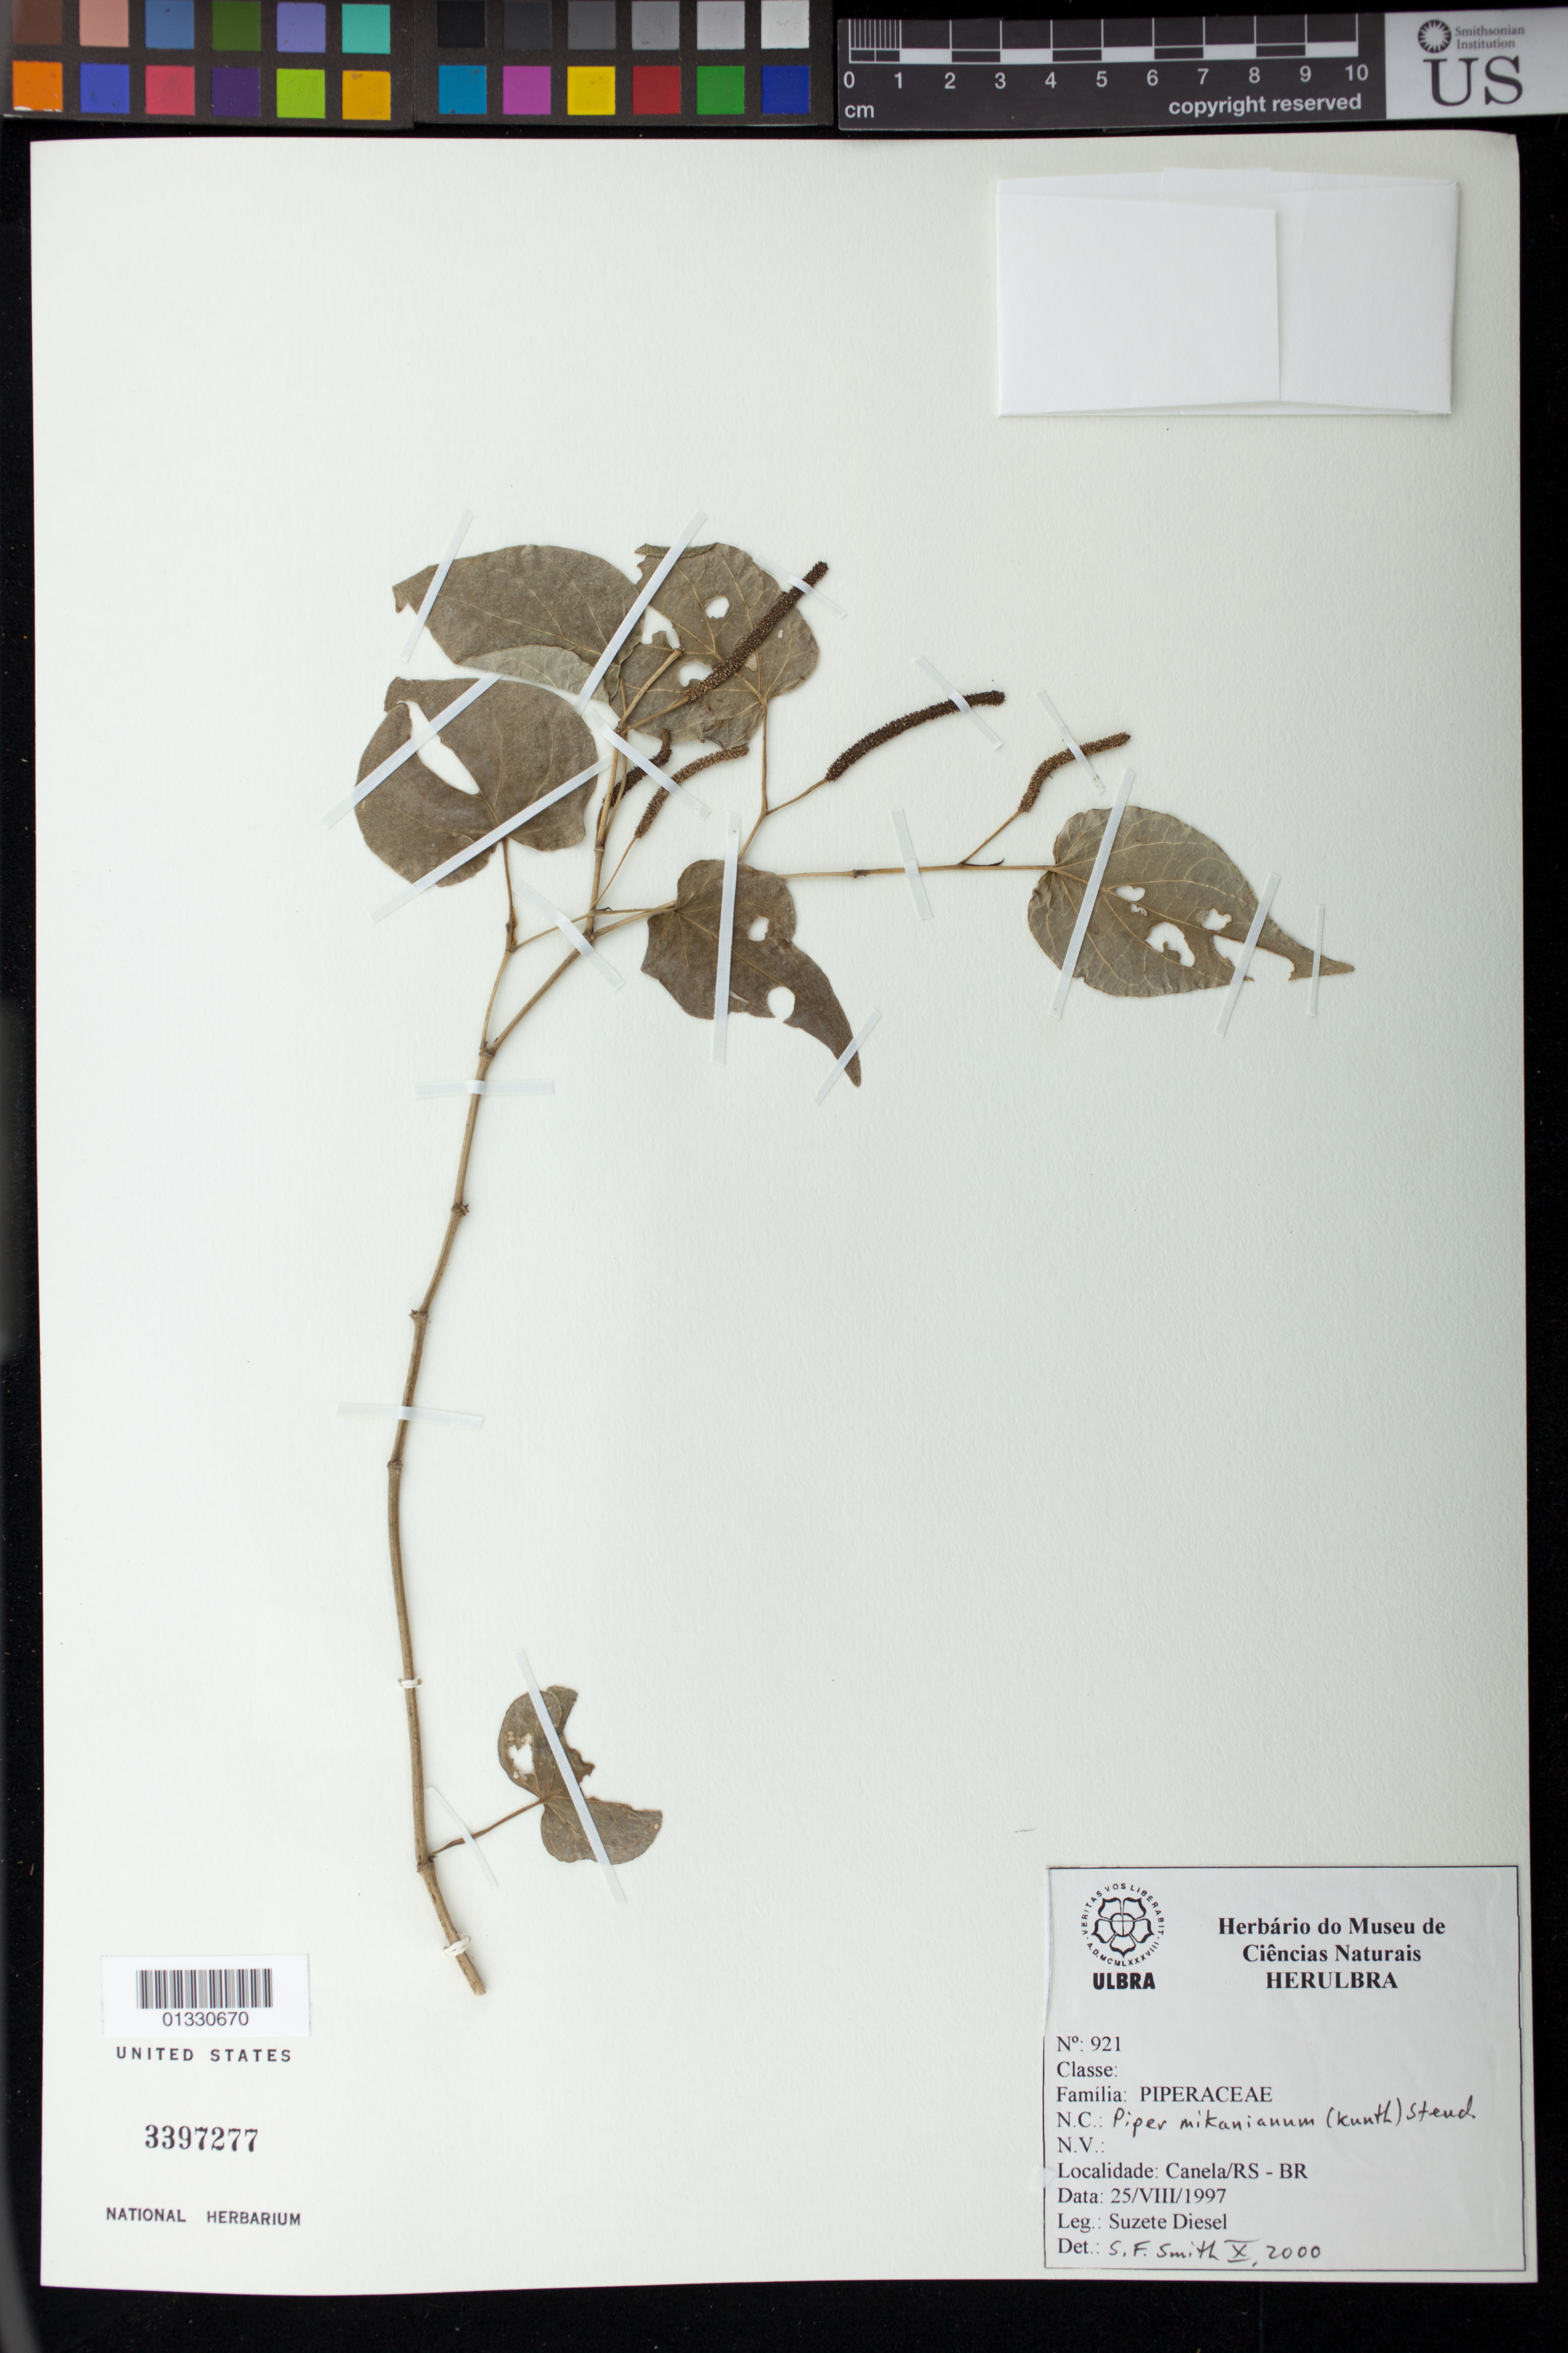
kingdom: Plantae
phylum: Tracheophyta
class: Magnoliopsida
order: Piperales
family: Piperaceae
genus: Piper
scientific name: Piper mikanianum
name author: Kunth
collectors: S. Diesel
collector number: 921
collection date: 1997-08-25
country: Brazil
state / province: Rio Grande do Sul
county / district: Canela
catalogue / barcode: US 3397277